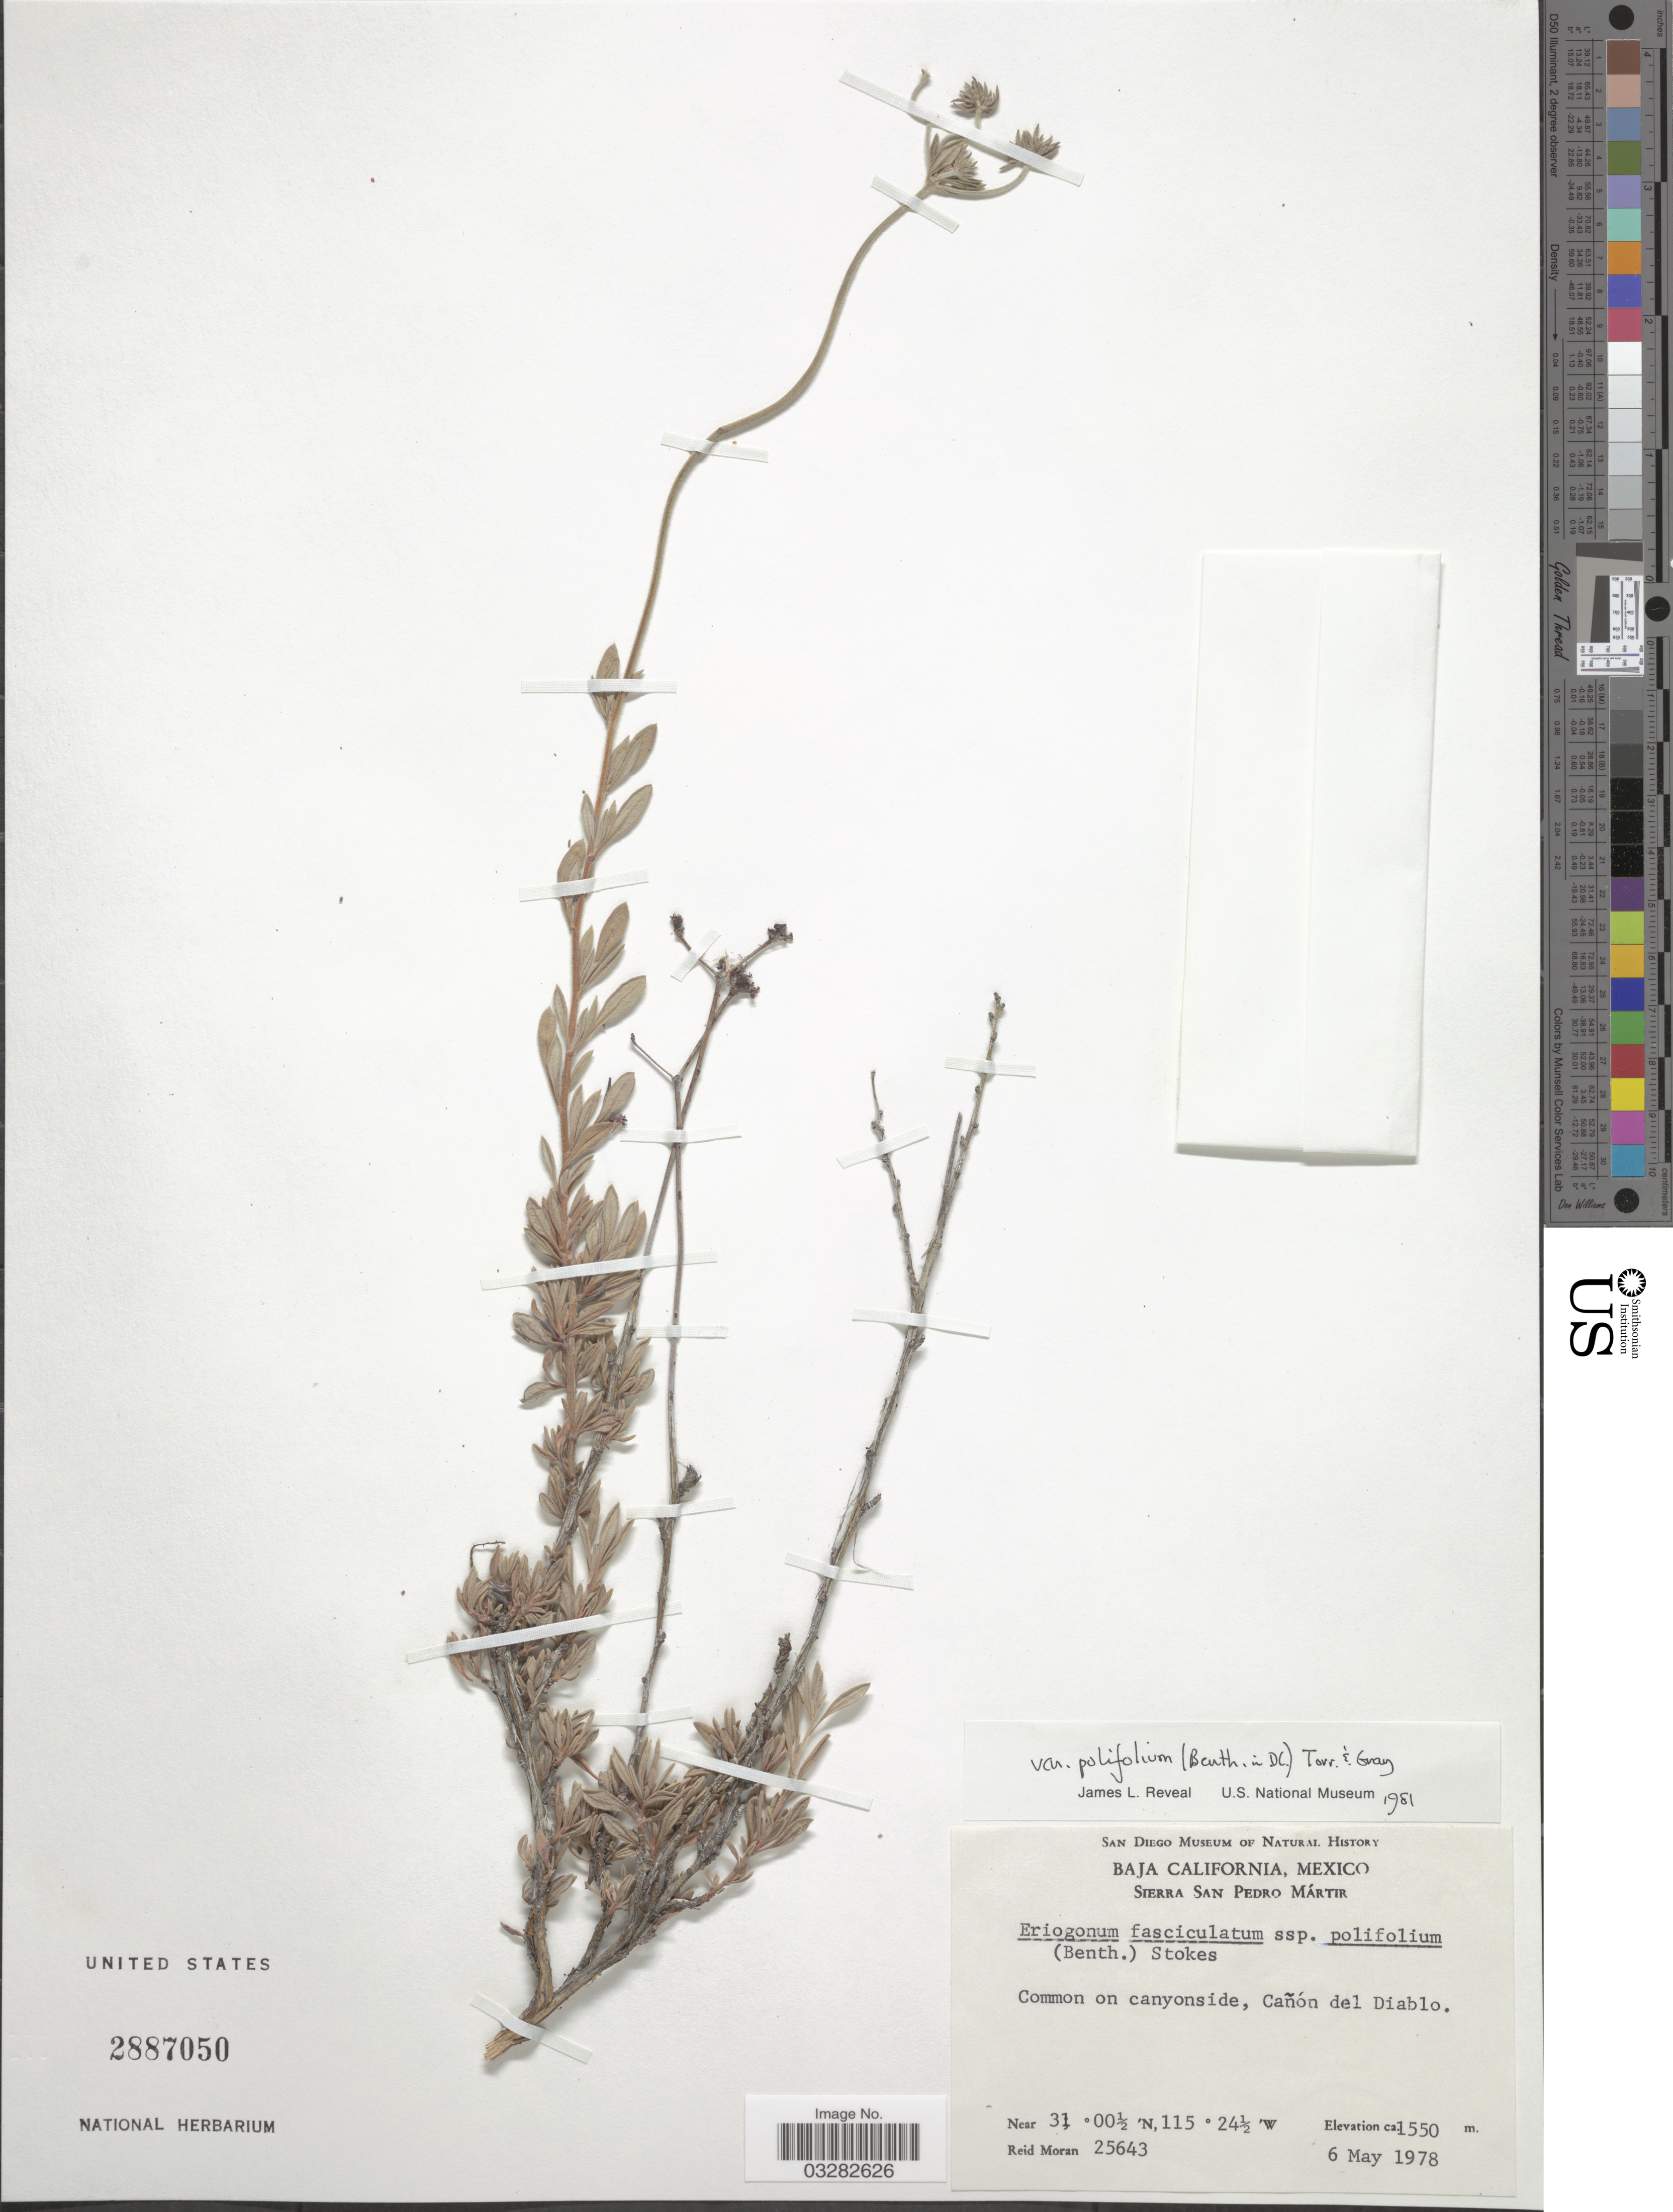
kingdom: Plantae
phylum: Tracheophyta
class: Magnoliopsida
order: Caryophyllales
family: Polygonaceae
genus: Eriogonum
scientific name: Eriogonum fasciculatum var. polifolium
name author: (Benth.) Torr. & A. Gray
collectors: R. Moran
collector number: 25643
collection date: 1978-05-06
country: Mexico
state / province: Baja California Norte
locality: Sierra San Pedro Mártir. Common on canyonside, Cañon del Diablo.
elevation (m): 1550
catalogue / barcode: US 2887050